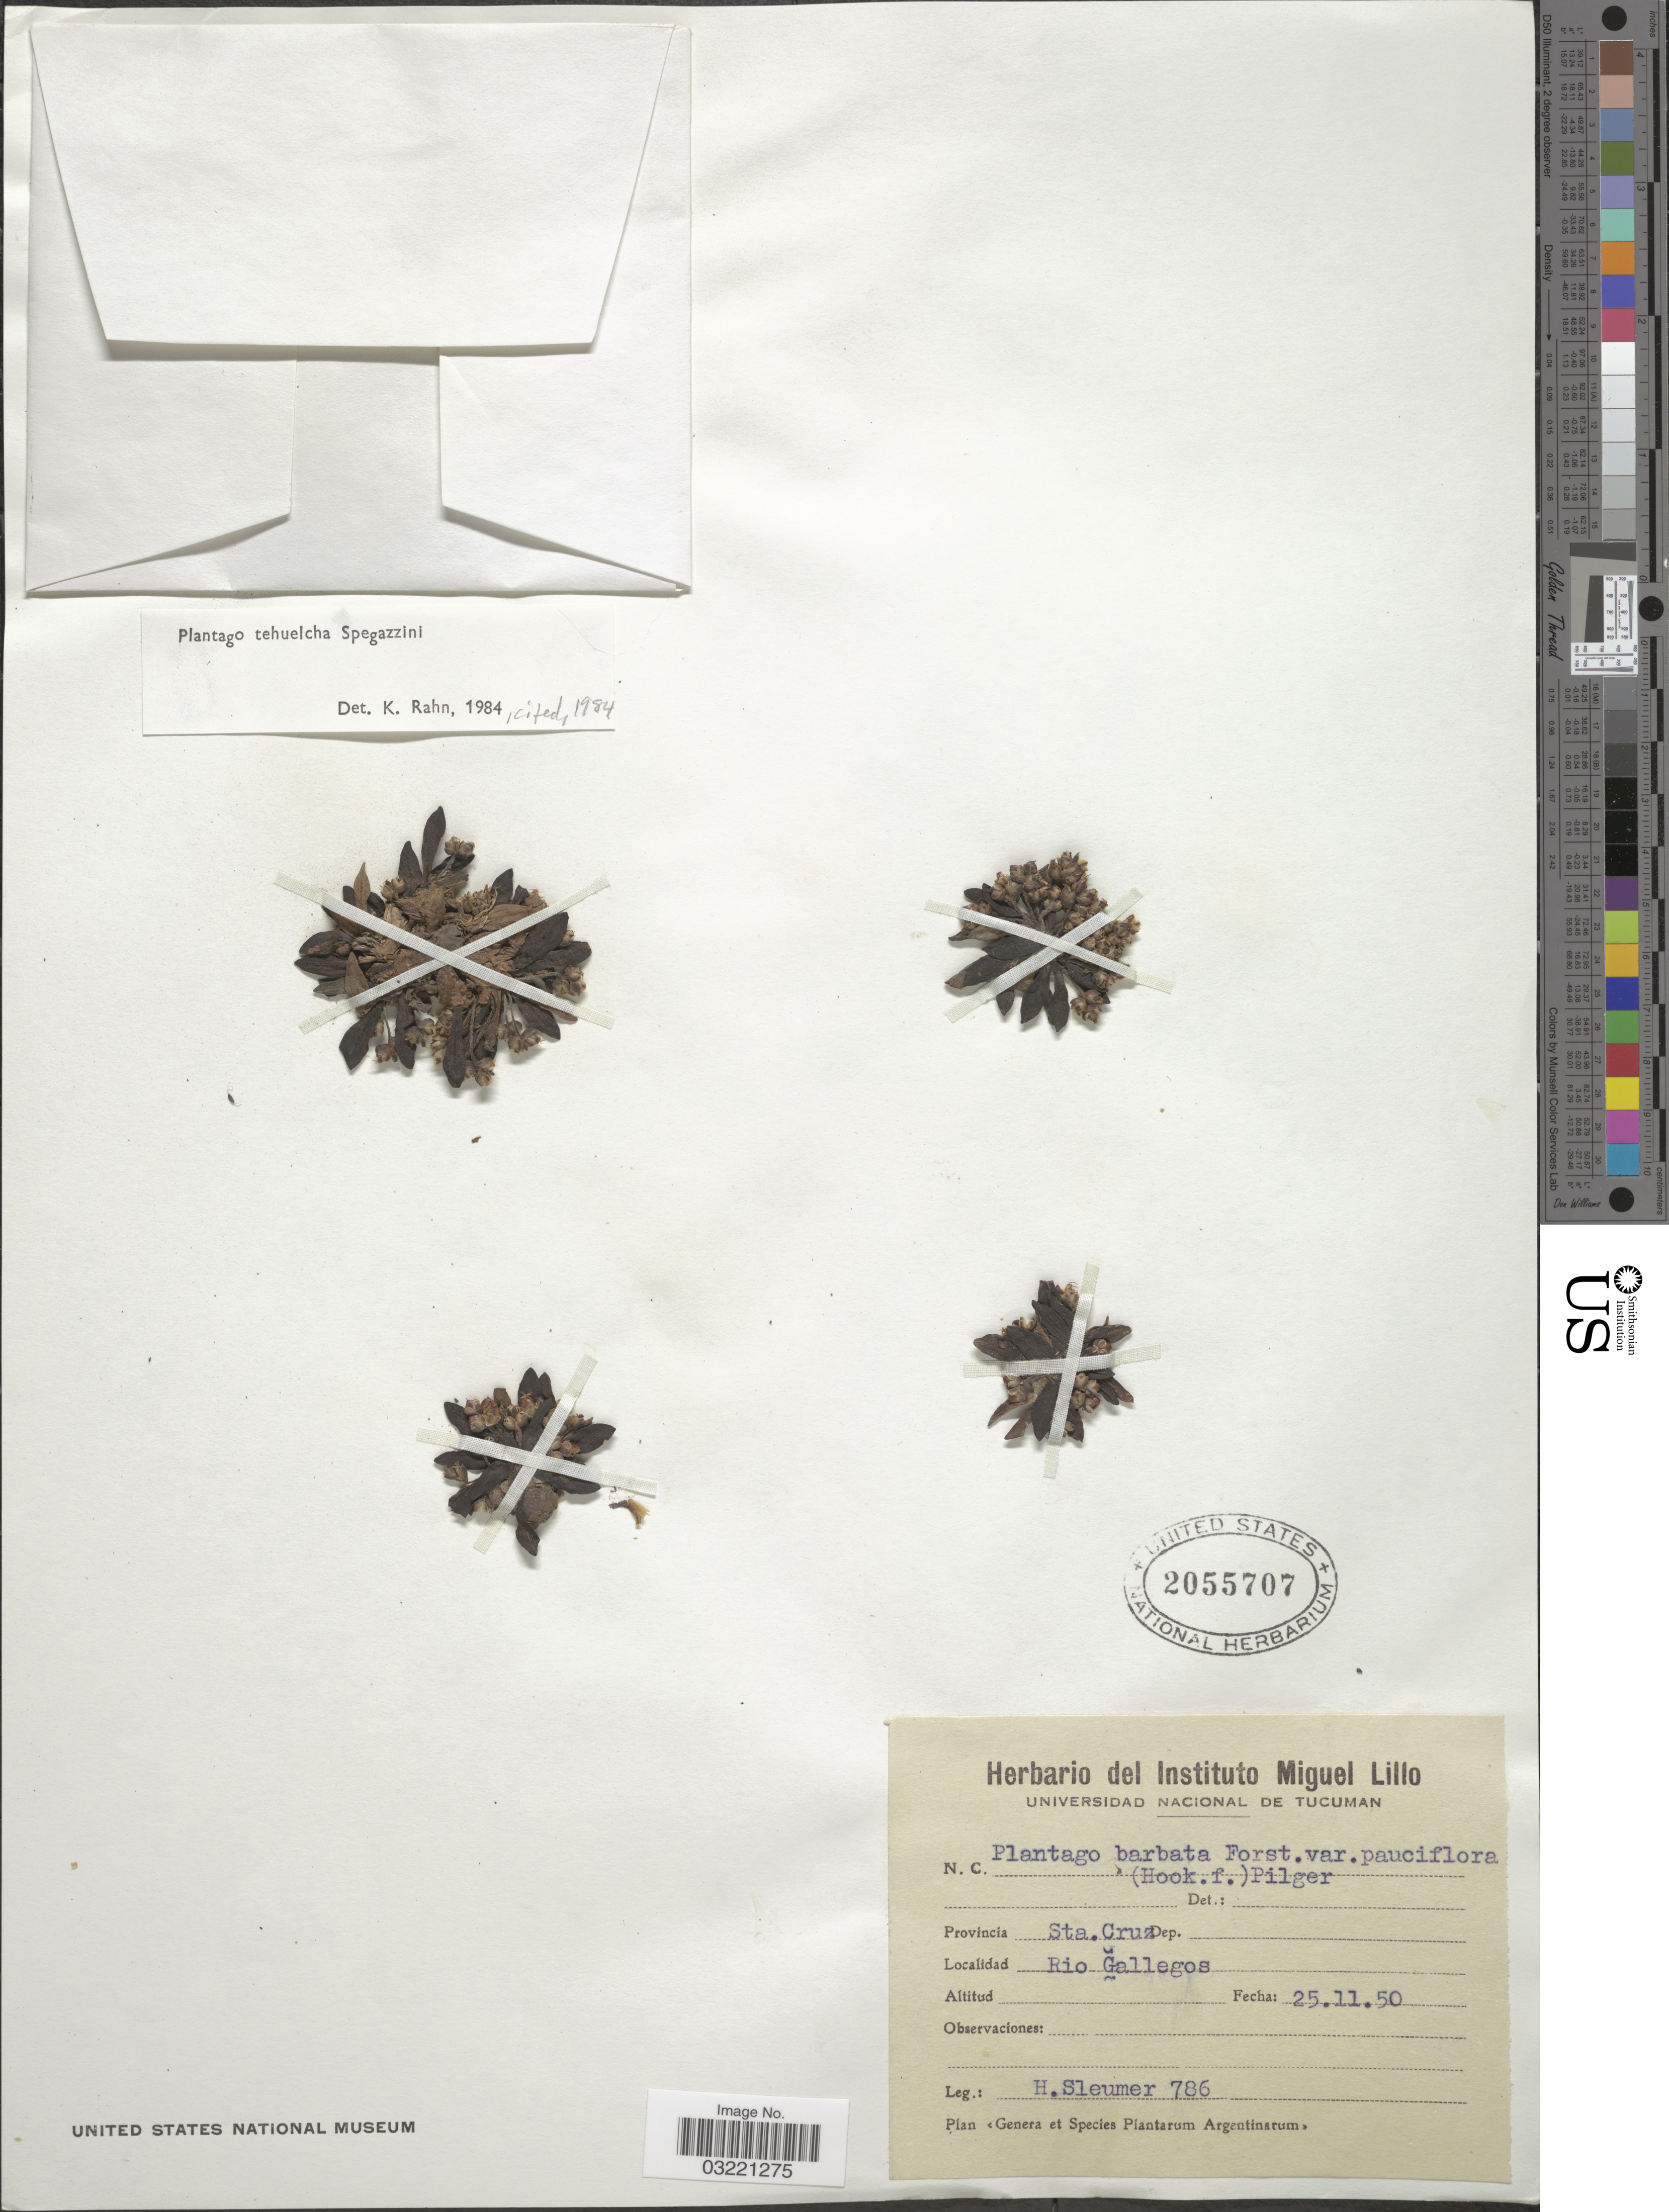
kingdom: Plantae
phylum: Tracheophyta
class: Magnoliopsida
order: Lamiales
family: Plantaginaceae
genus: Plantago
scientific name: Plantago tehuelcha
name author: Speg.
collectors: H. O. Sleumer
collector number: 786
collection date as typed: Transcribed d/m/y: 25/11/50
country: Argentina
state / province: Santa Cruz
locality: Rio Gallegos.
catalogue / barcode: US 2055707